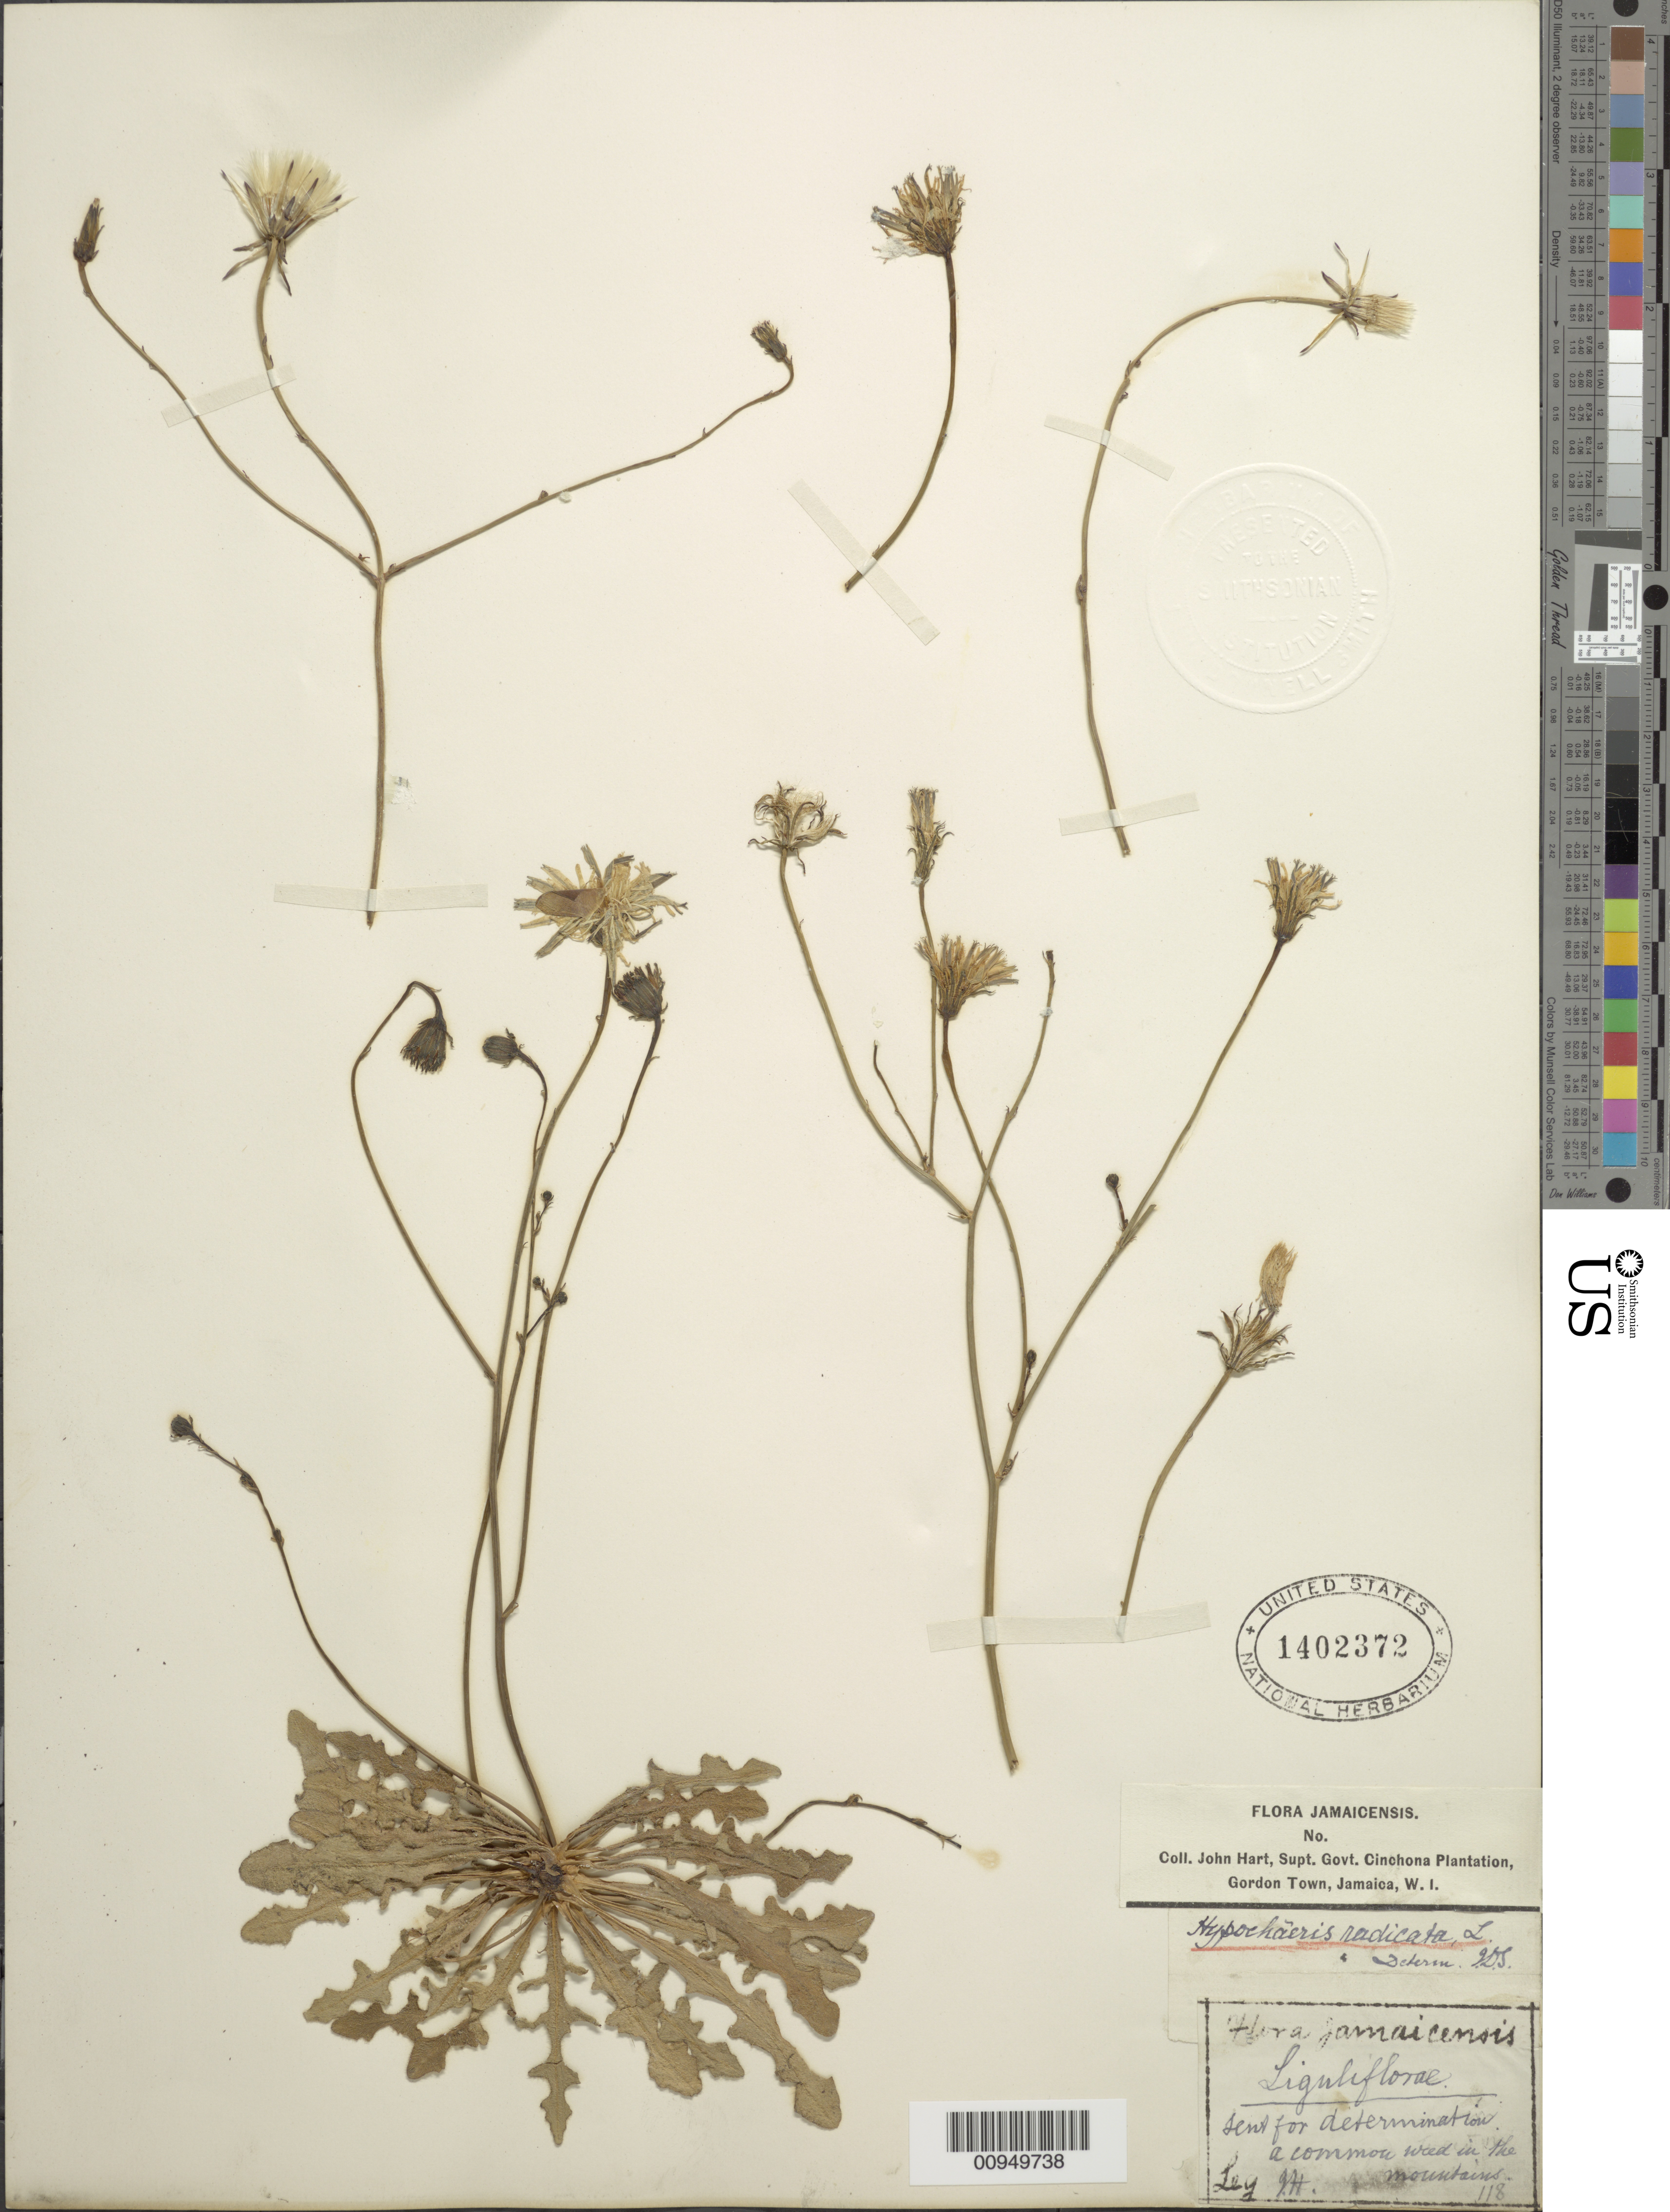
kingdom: Plantae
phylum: Tracheophyta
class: Magnoliopsida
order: Asterales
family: Asteraceae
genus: Hypochaeris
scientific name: Hypochaeris radicata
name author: L.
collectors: J. Hart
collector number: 118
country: Jamaica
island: Jamaica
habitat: Mountains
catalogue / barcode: US 1402372